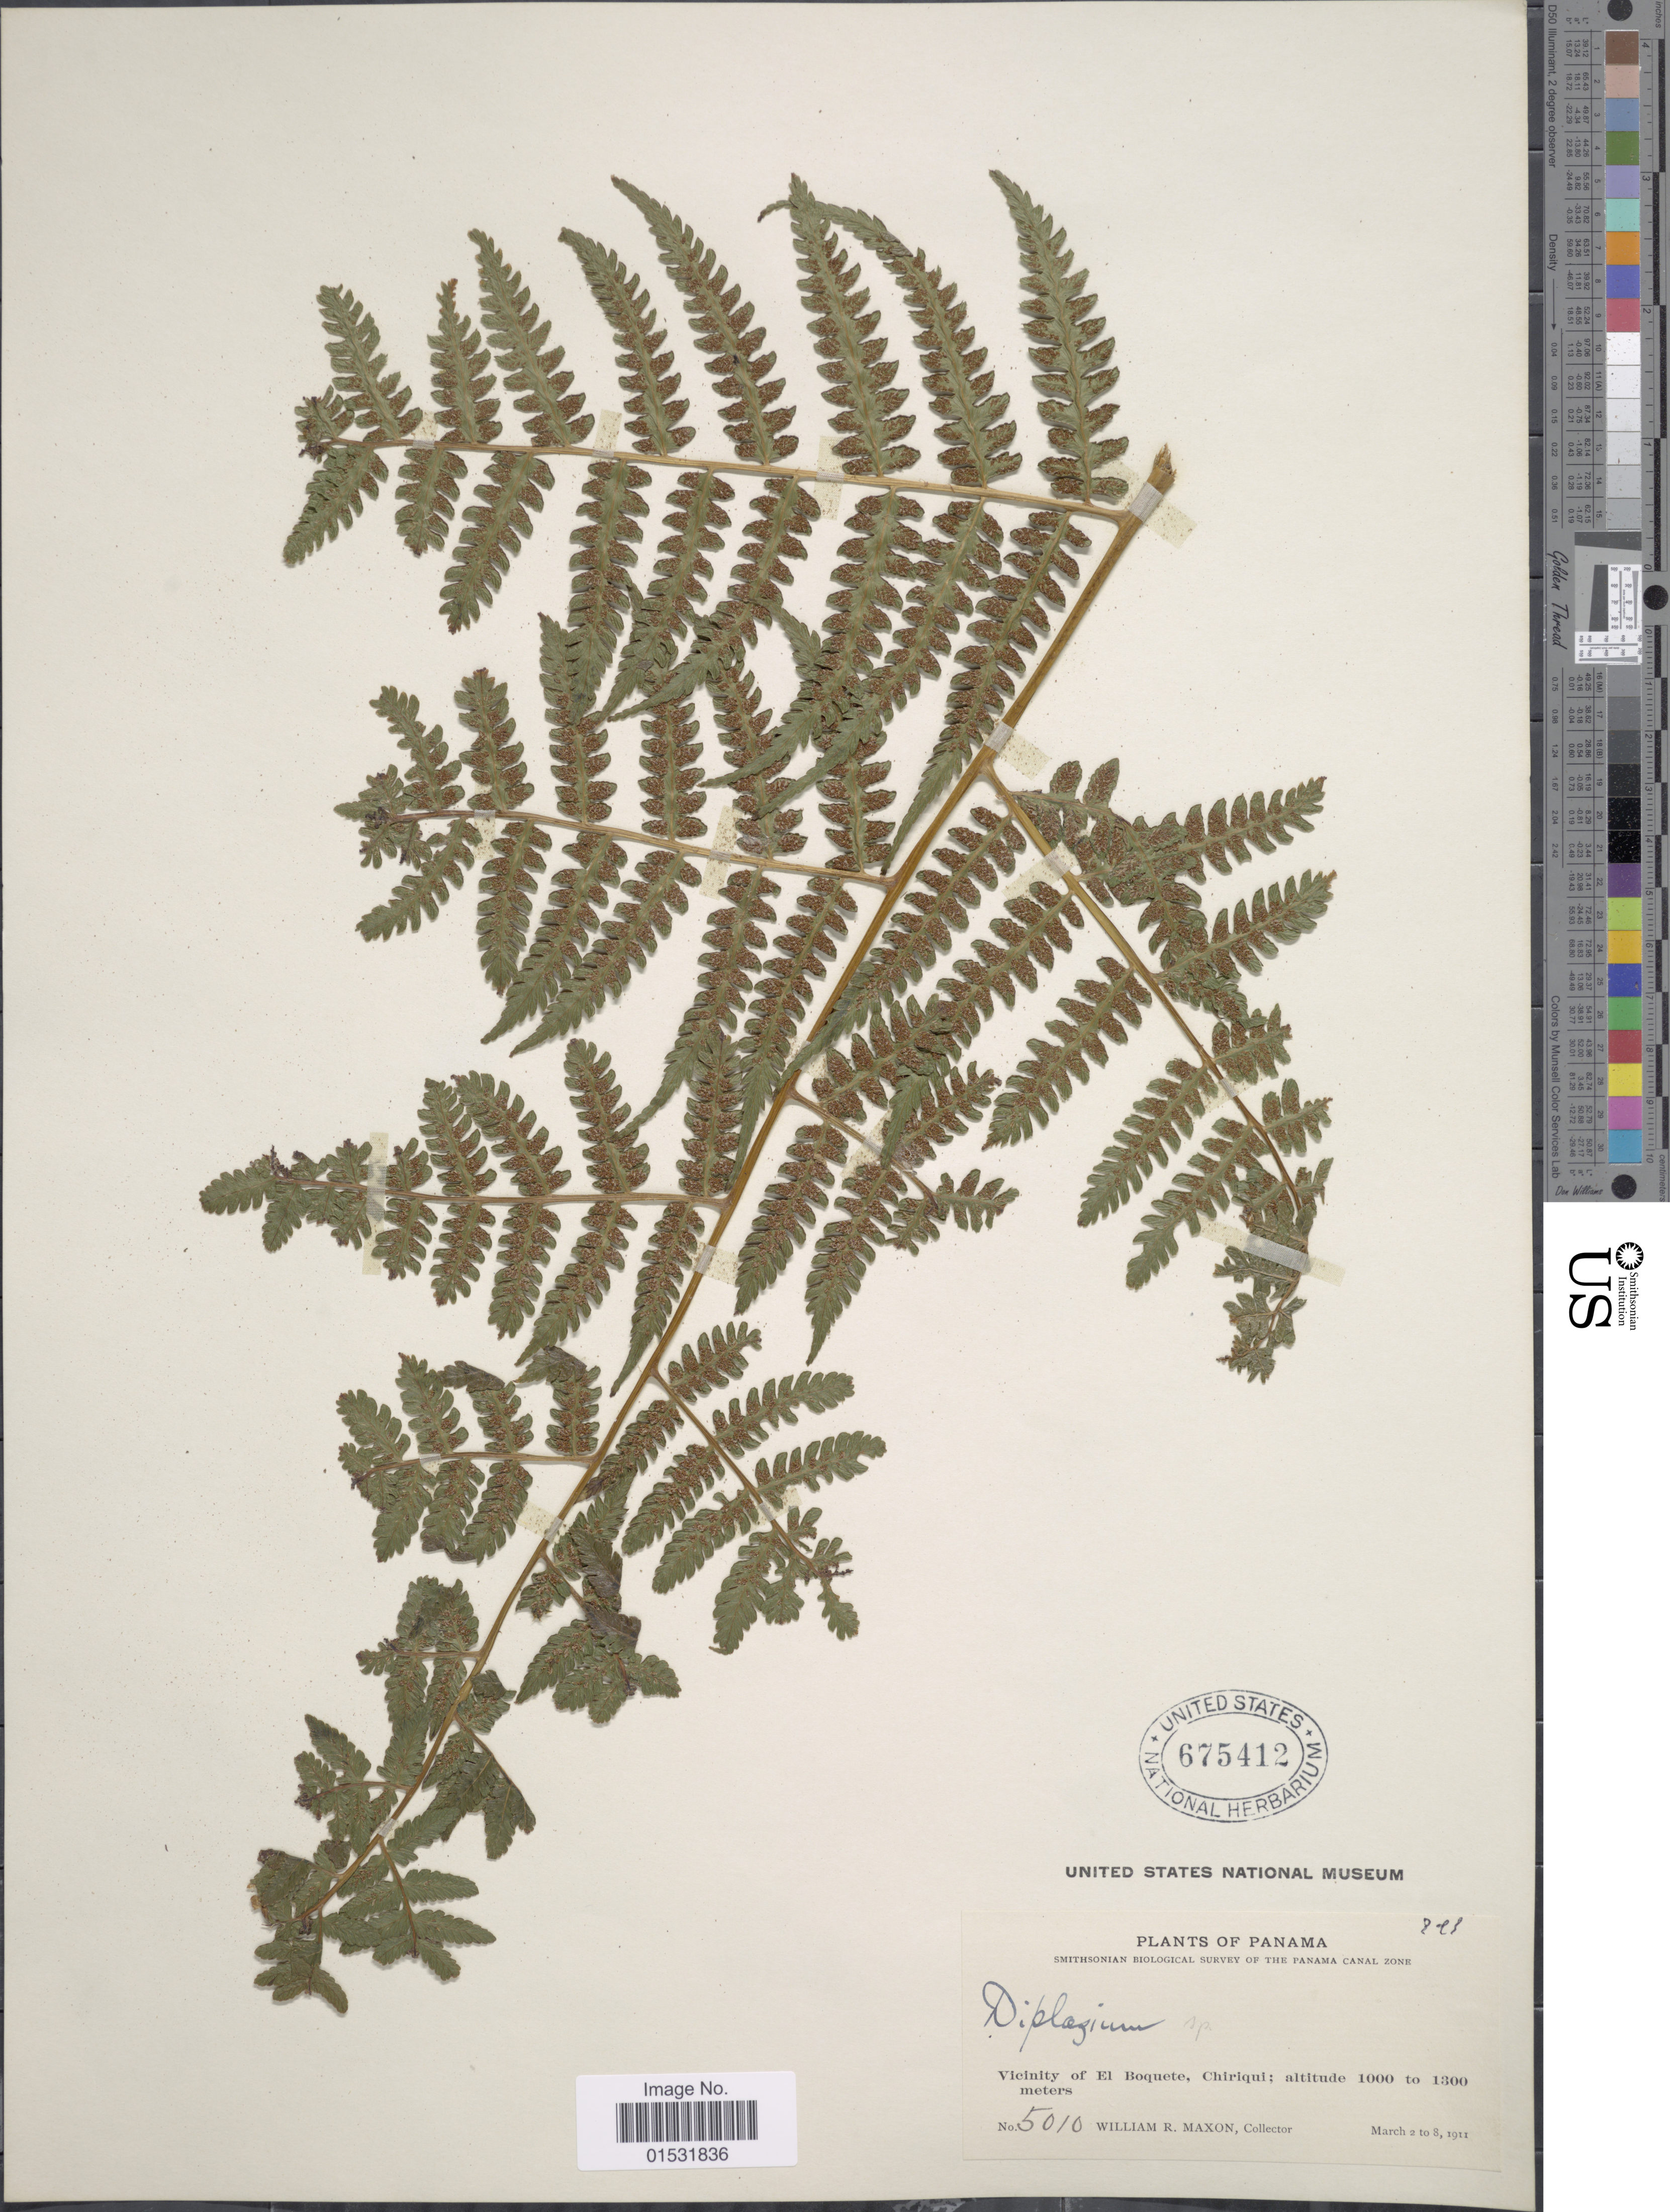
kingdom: Plantae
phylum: Tracheophyta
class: Polypodiopsida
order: Polypodiales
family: Athyriaceae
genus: Diplazium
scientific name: Diplazium hians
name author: Kunze ex Klotzsch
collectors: W. R. Maxon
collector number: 5010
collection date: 1911-03-02/1911-03-08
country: Panama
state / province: Chiriqui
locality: Panama Canal Zone. Vicinity of El Boquete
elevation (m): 1000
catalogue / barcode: US 675412